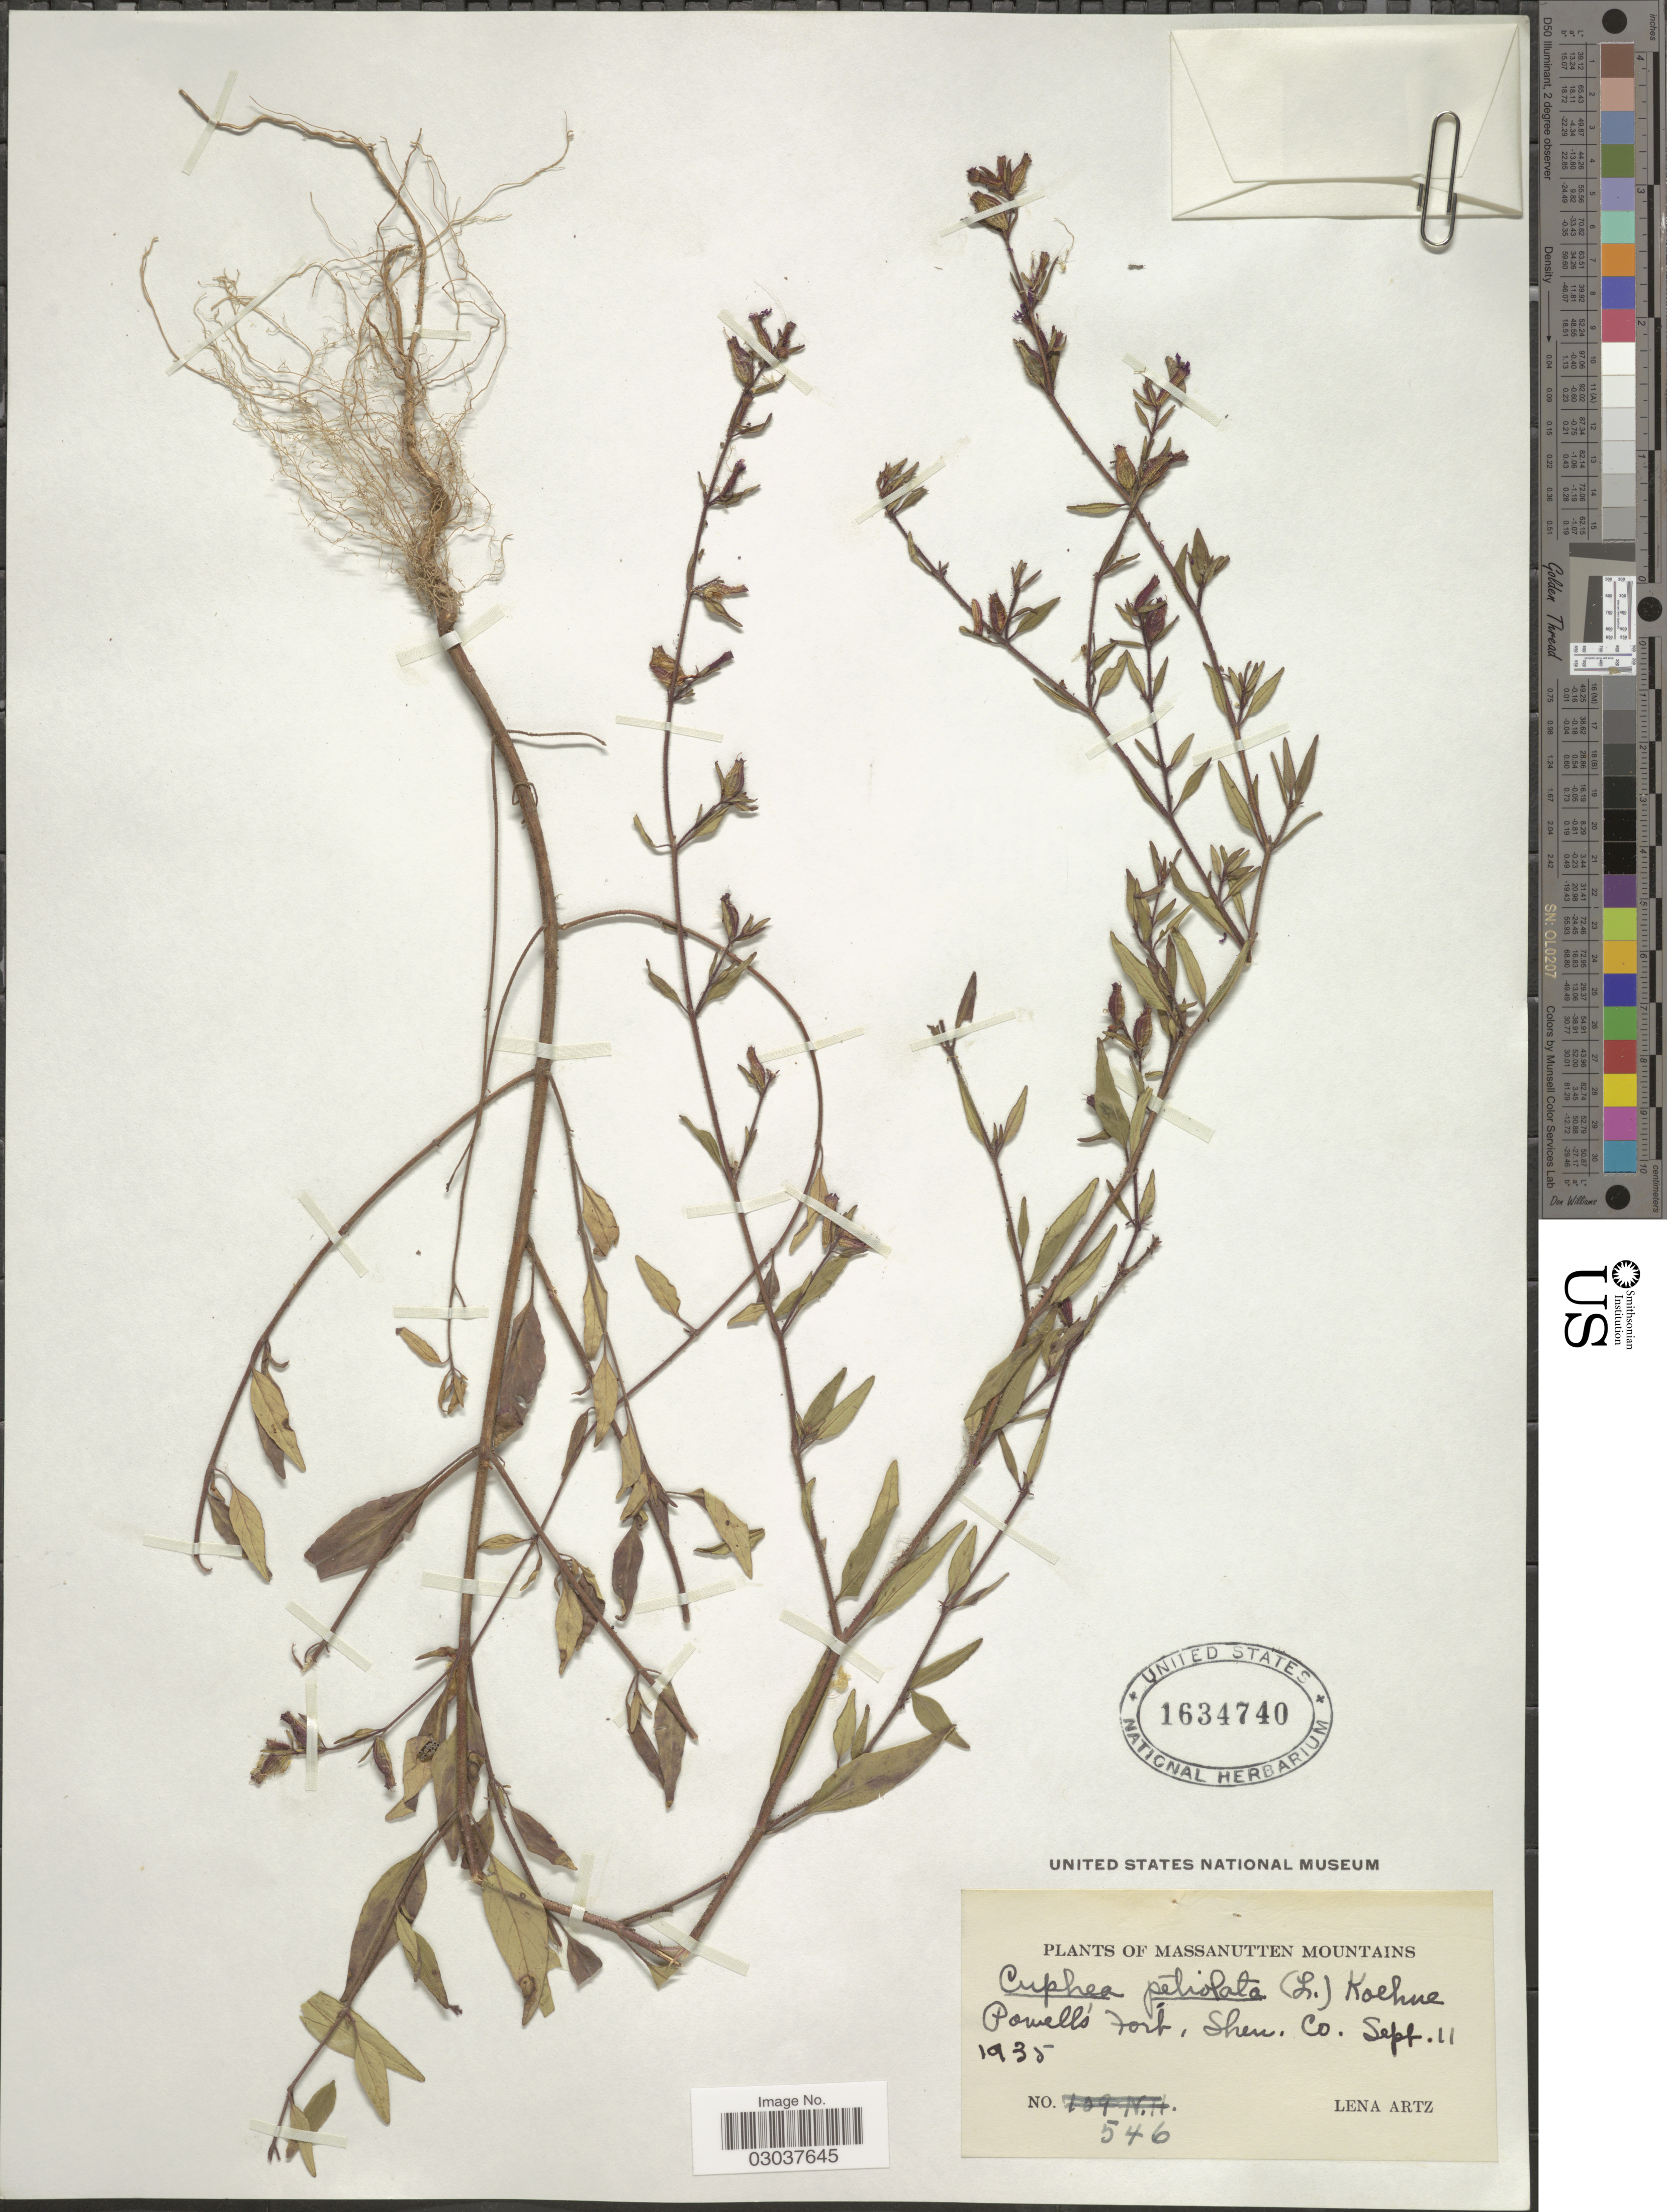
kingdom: Plantae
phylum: Tracheophyta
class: Magnoliopsida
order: Myrtales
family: Lythraceae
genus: Cuphea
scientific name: Cuphea petiolata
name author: Pohl ex Koehne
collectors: L. Artz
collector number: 546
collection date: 1935-09-11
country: United States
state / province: Virginia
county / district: Shenandoah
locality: Massanutten Mountains. Powells Fort, Shen. Co.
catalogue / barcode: US 1634740